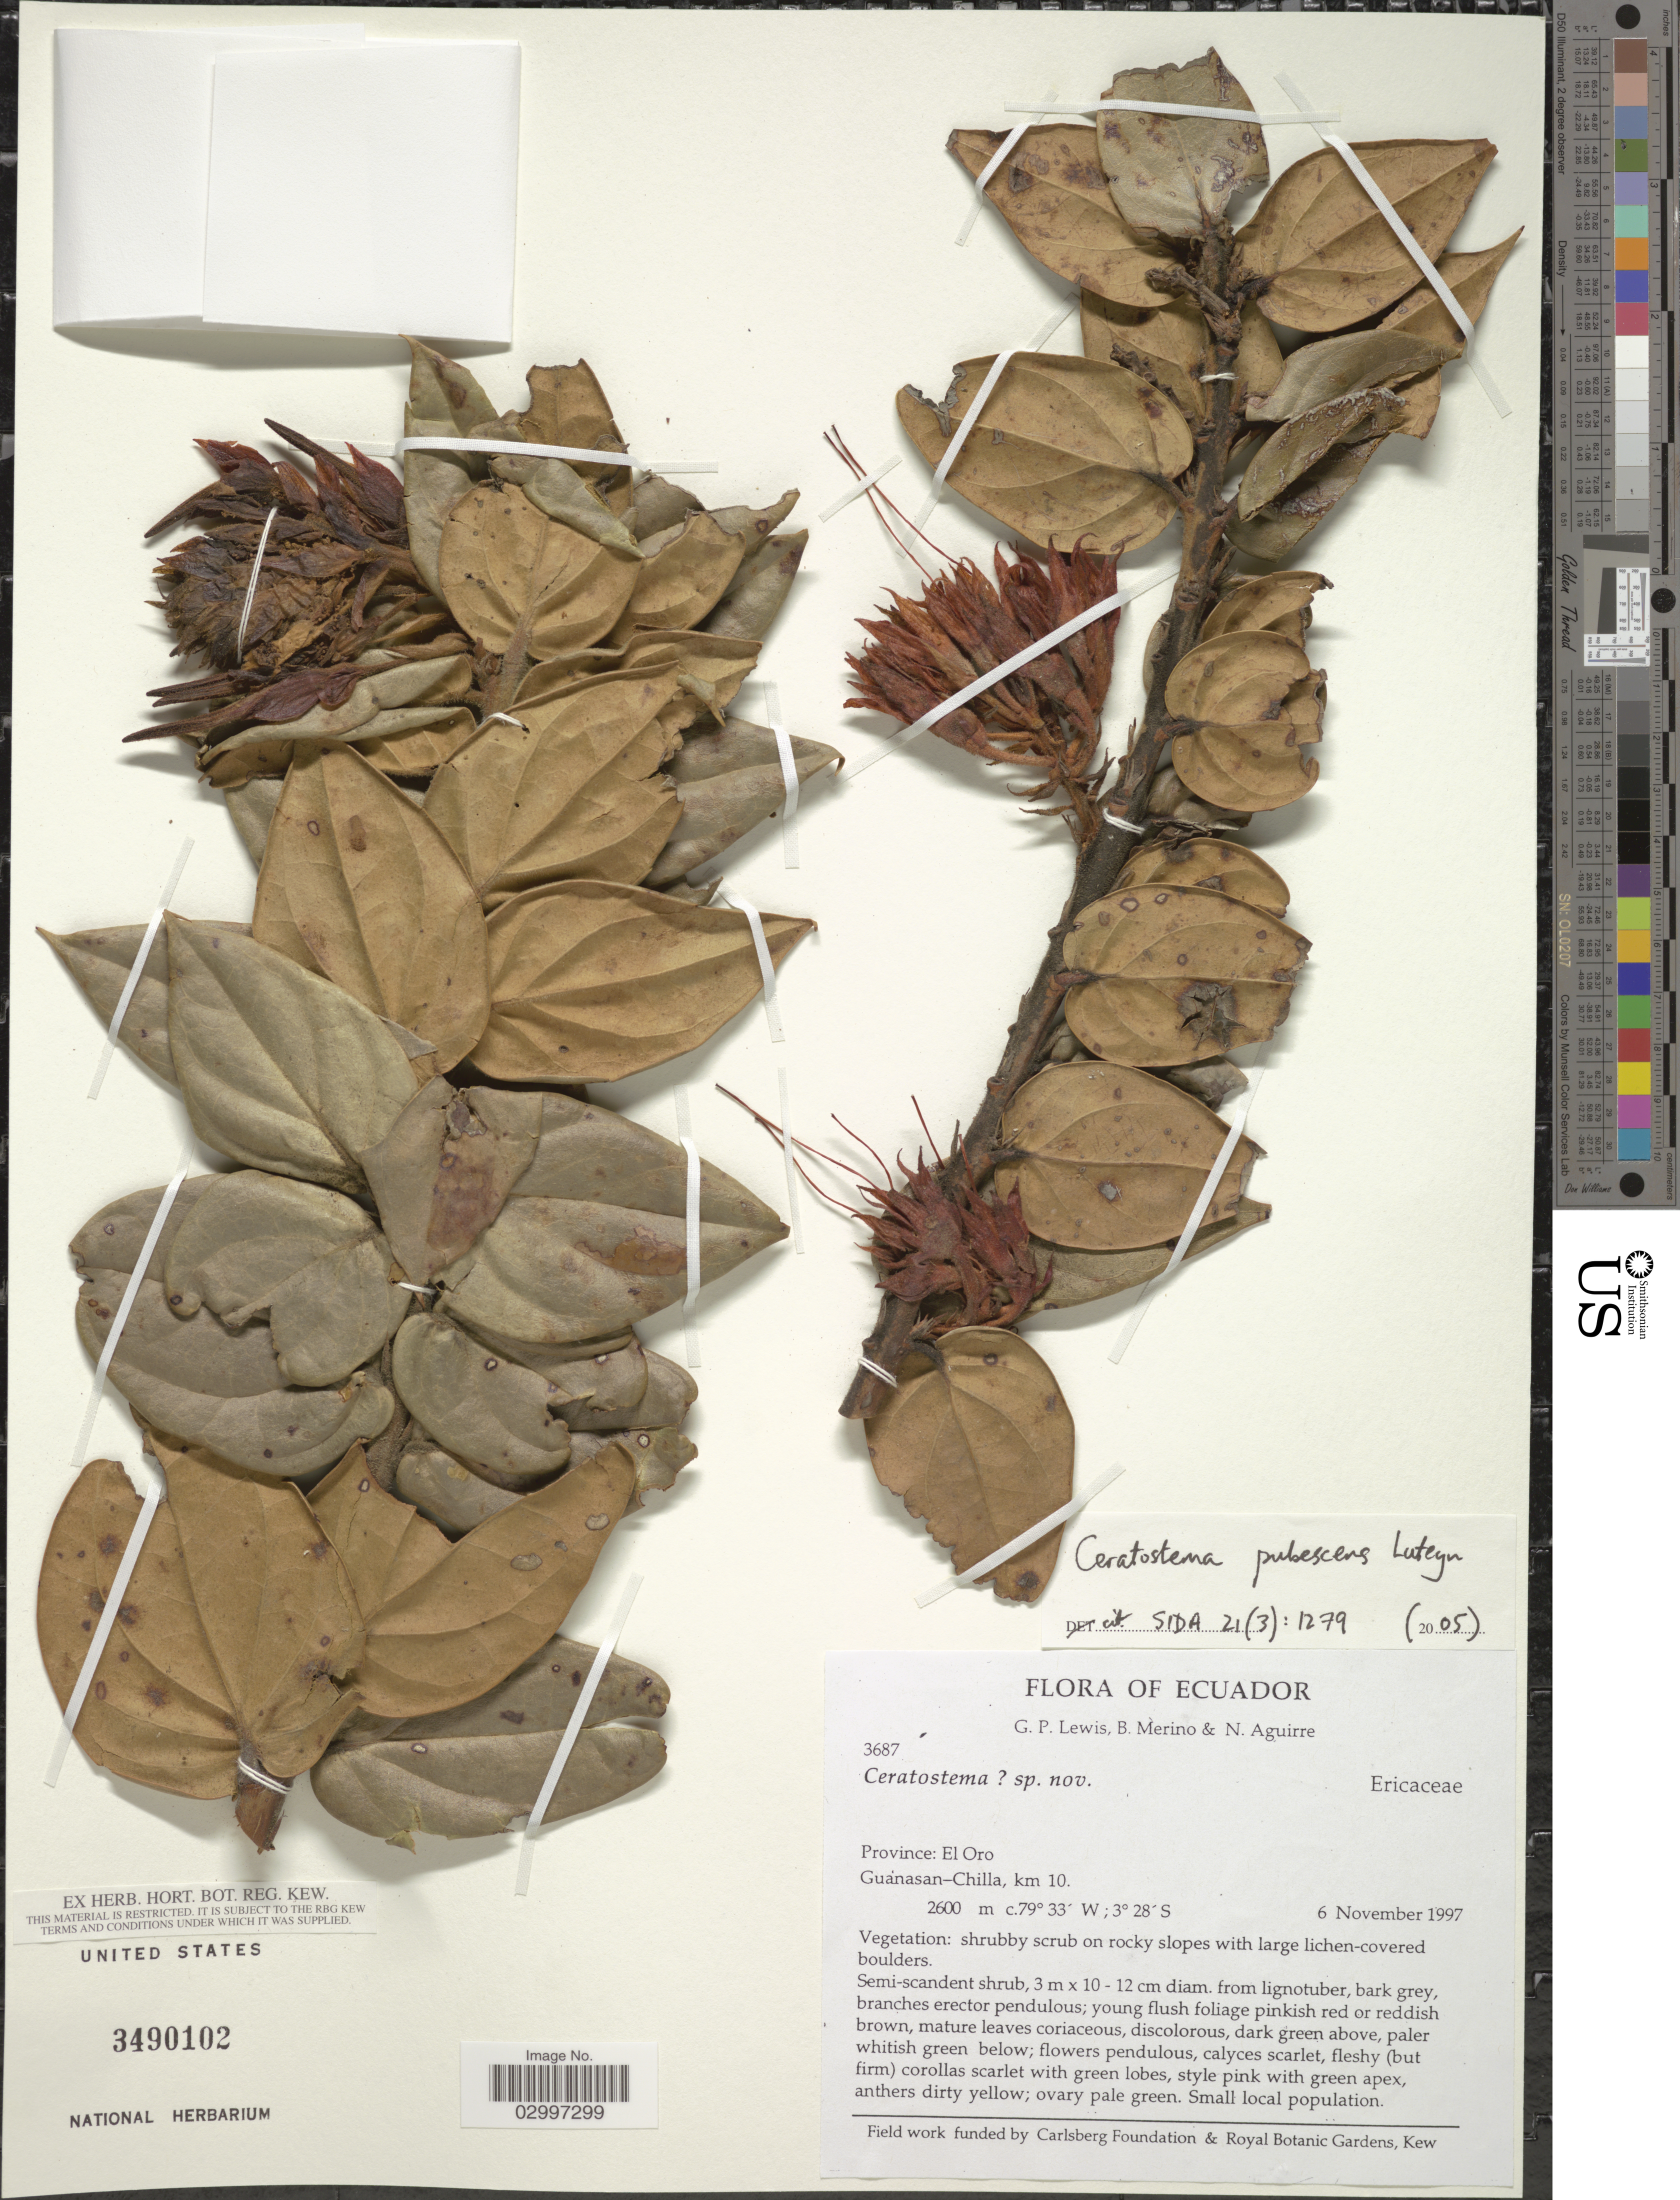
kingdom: Plantae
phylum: Tracheophyta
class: Magnoliopsida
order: Ericales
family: Ericaceae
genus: Ceratostema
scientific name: Ceratostema pubescens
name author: Luteyn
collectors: G. P. Lewis, B. Merino & N. Aguirre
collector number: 3687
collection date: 1997-11-06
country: Ecuador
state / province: El Oro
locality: Guanasan-Chilla, km 10.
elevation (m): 2600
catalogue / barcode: US 3490102